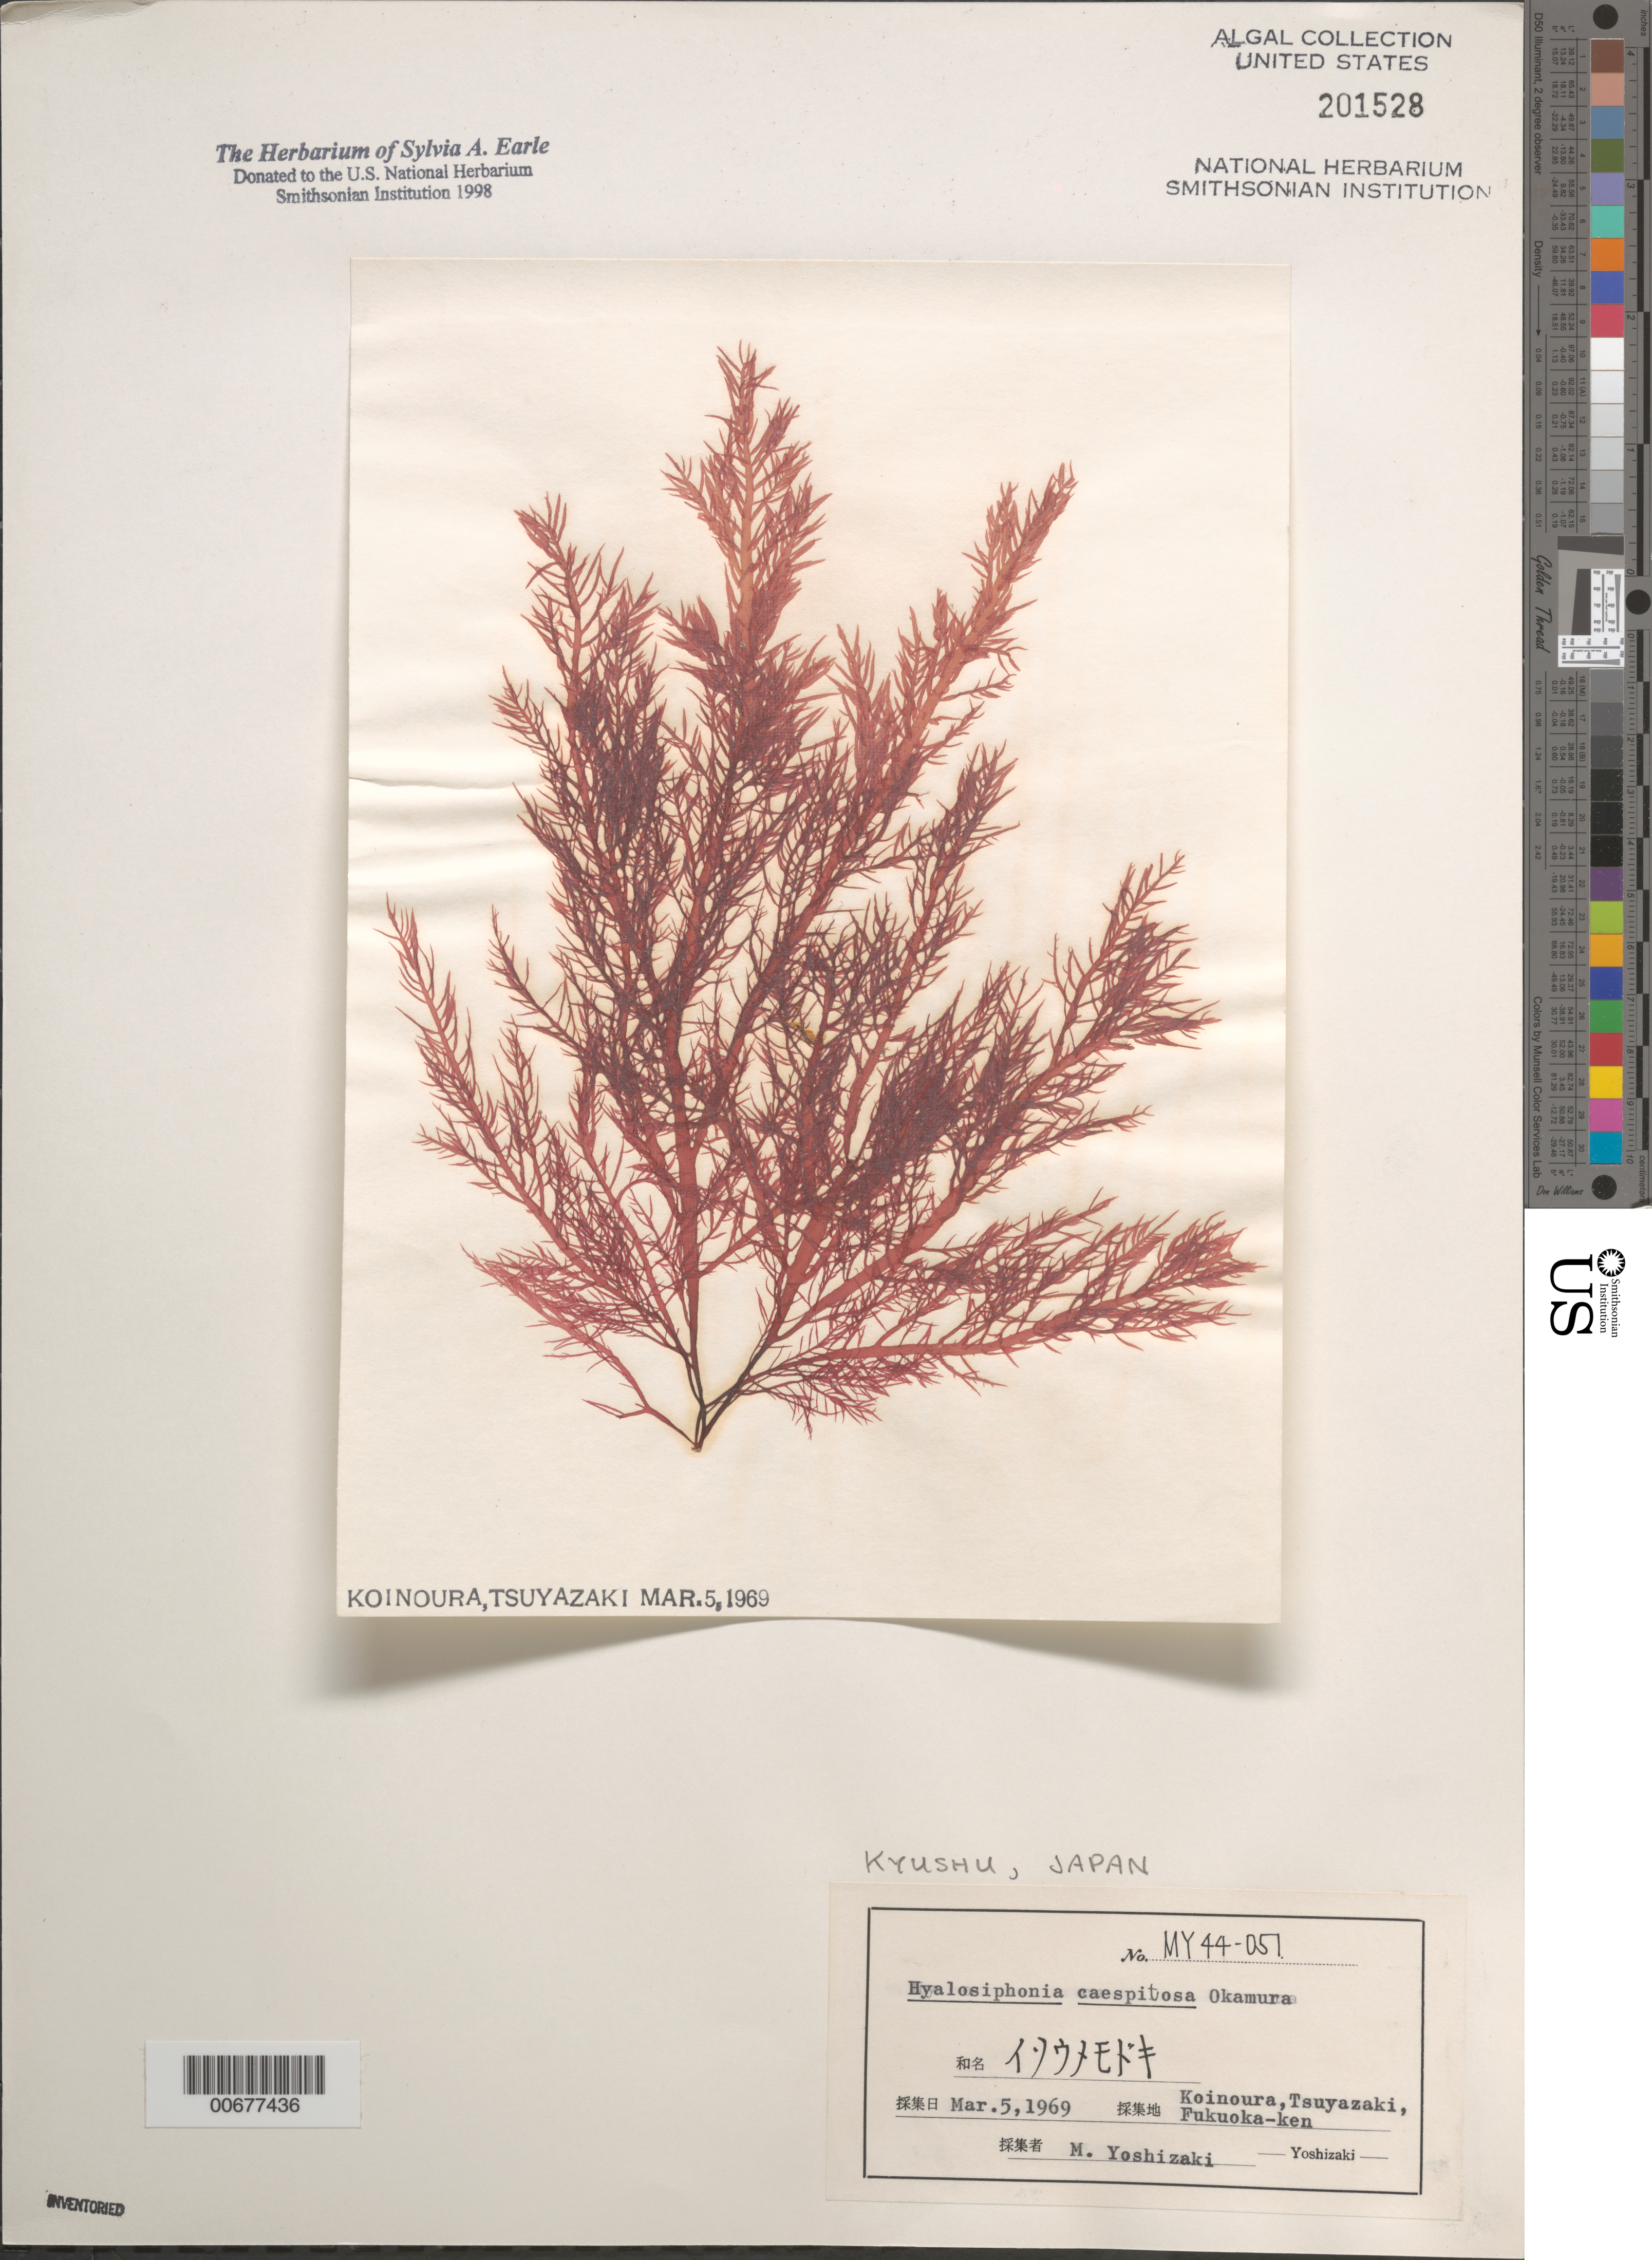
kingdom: Plantae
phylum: Rhodophyta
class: Florideophyceae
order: Gigartinales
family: Dumontiaceae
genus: Hyalosiphonia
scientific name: Hyalosiphonia caespitosa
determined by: Yoshizaki, M.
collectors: M. Yoshizaki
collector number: MY 44-051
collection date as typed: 05 Mar 1969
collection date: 1969-03-05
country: Japan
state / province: Hukuoka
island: Kyushu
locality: Koinoura, Tsuyazaki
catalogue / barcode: US 201528